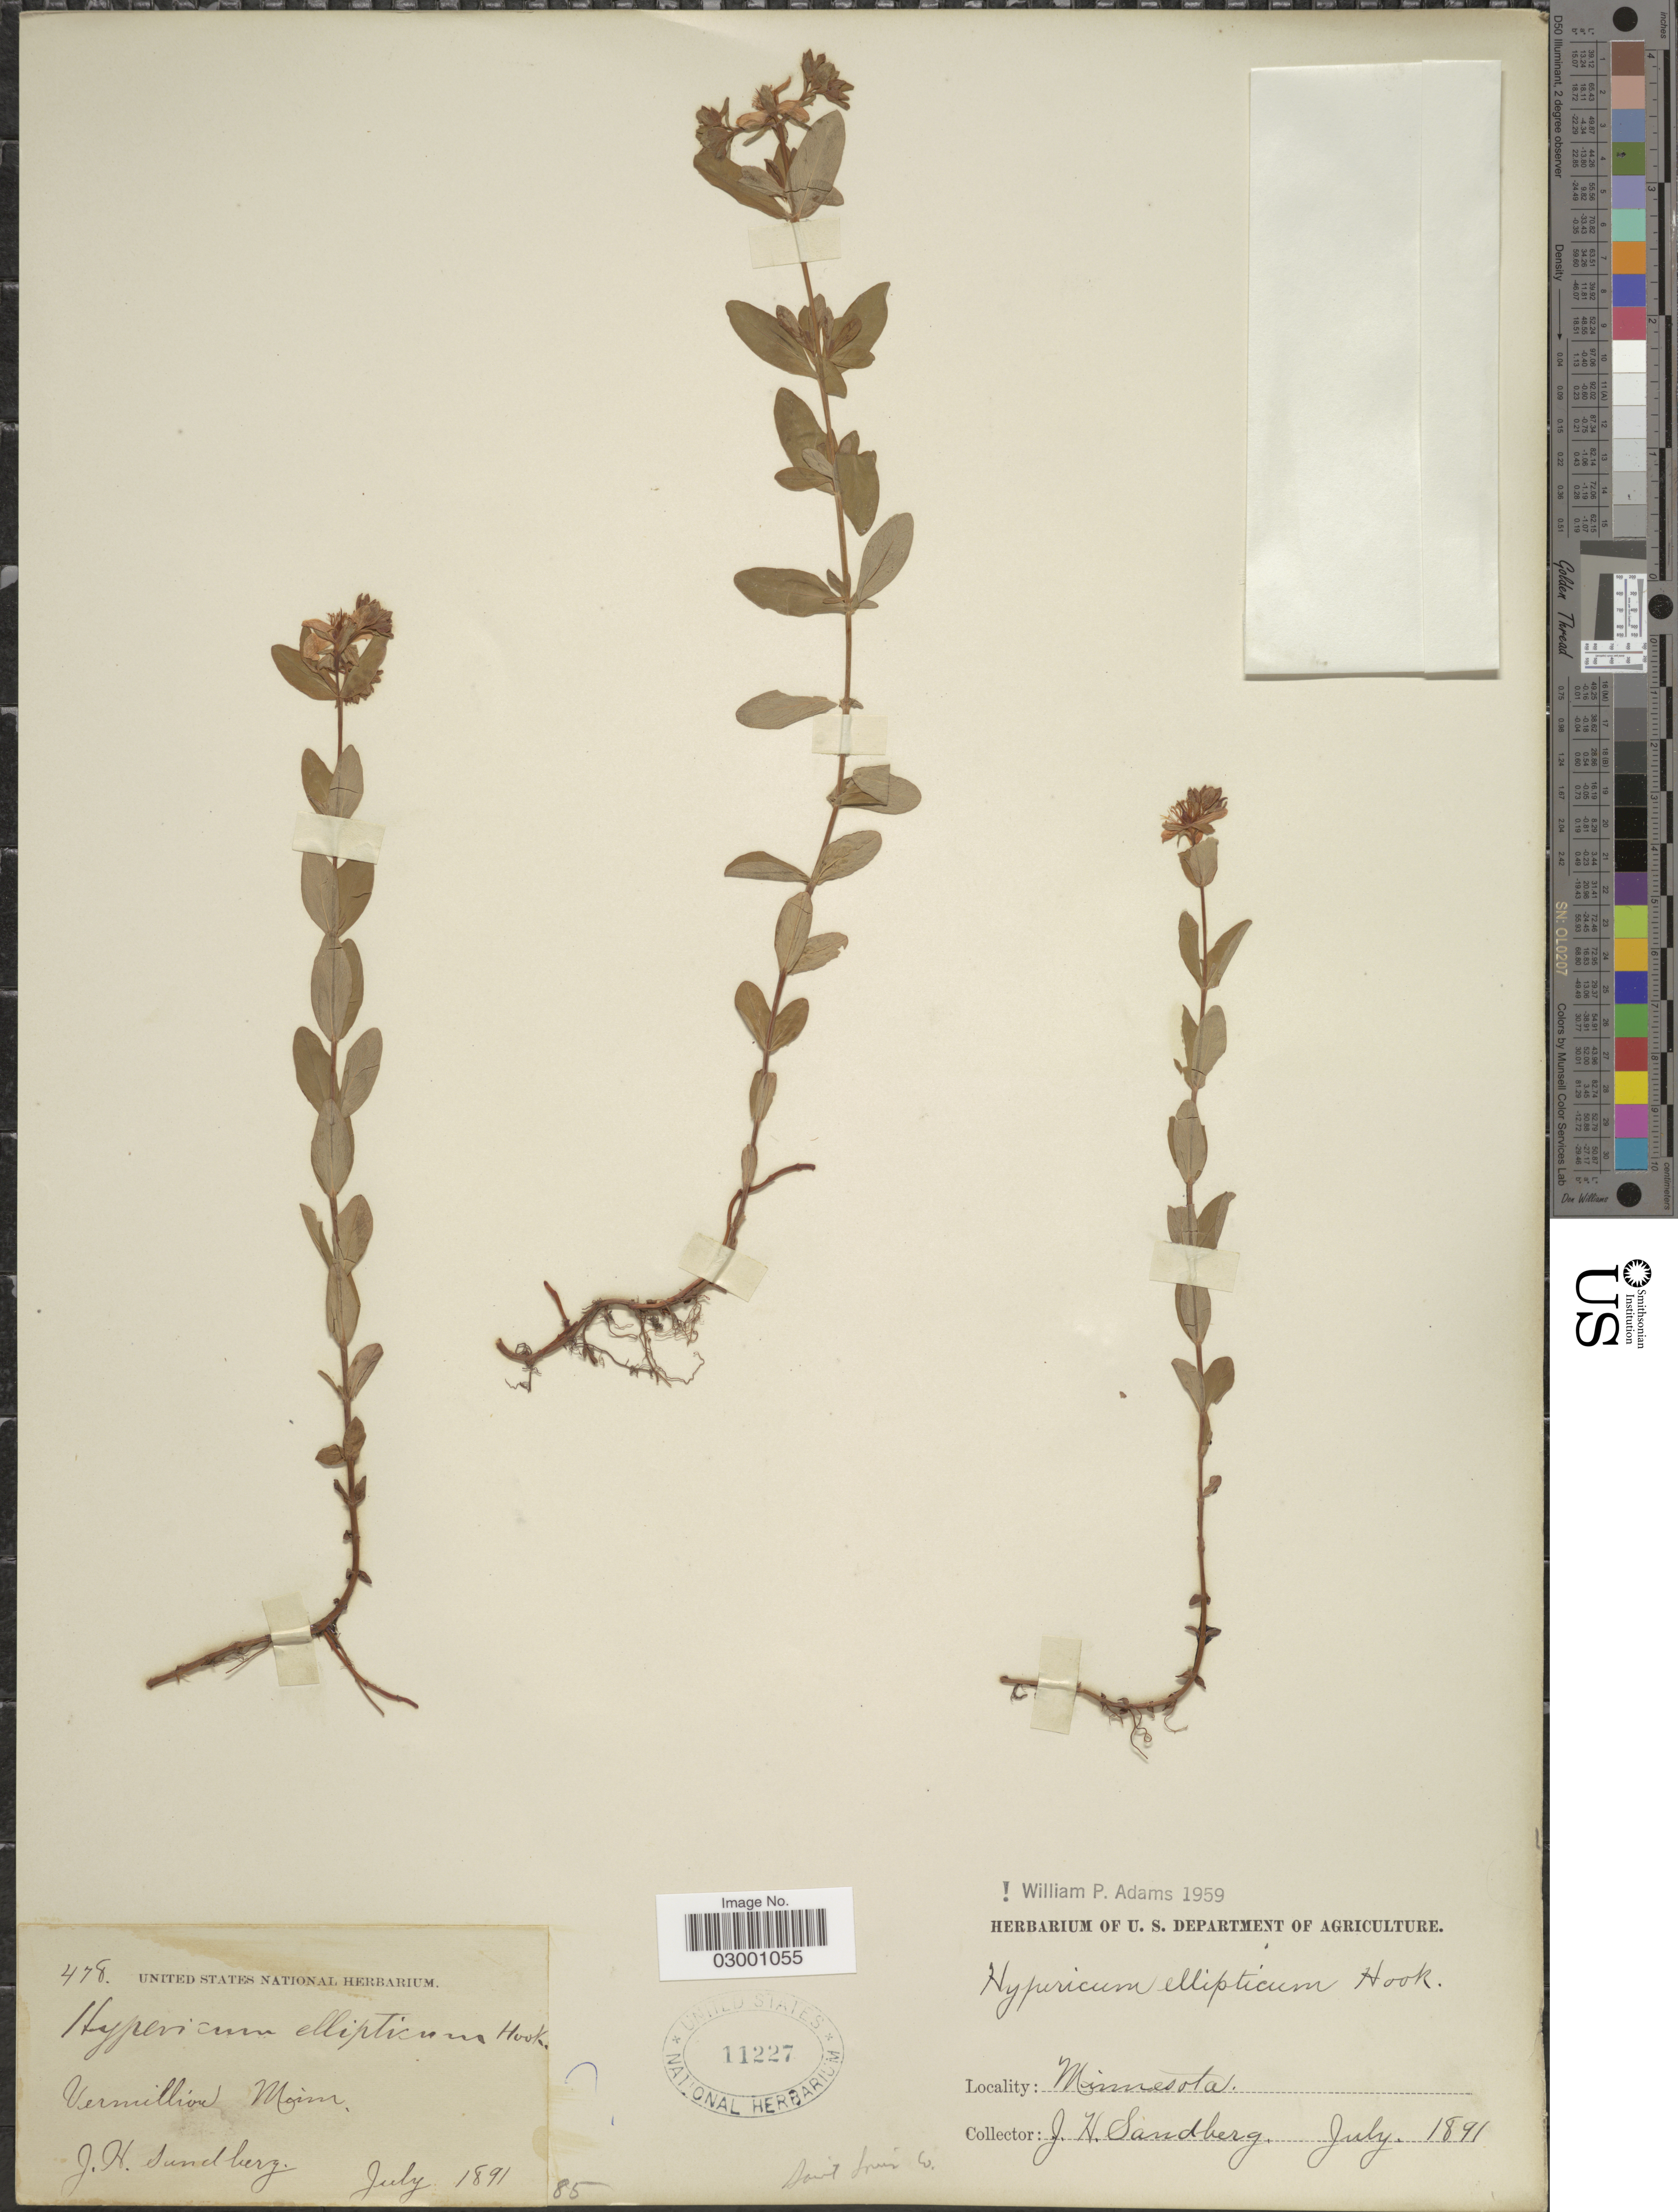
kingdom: Plantae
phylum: Tracheophyta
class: Magnoliopsida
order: Malpighiales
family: Hypericaceae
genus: Hypericum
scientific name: Hypericum ellipticum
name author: Hook.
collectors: J. H. Sandberg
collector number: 478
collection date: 1891-07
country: United States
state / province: Minnesota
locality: Vermillion Minn., Saint Louis Co.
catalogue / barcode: US 11227